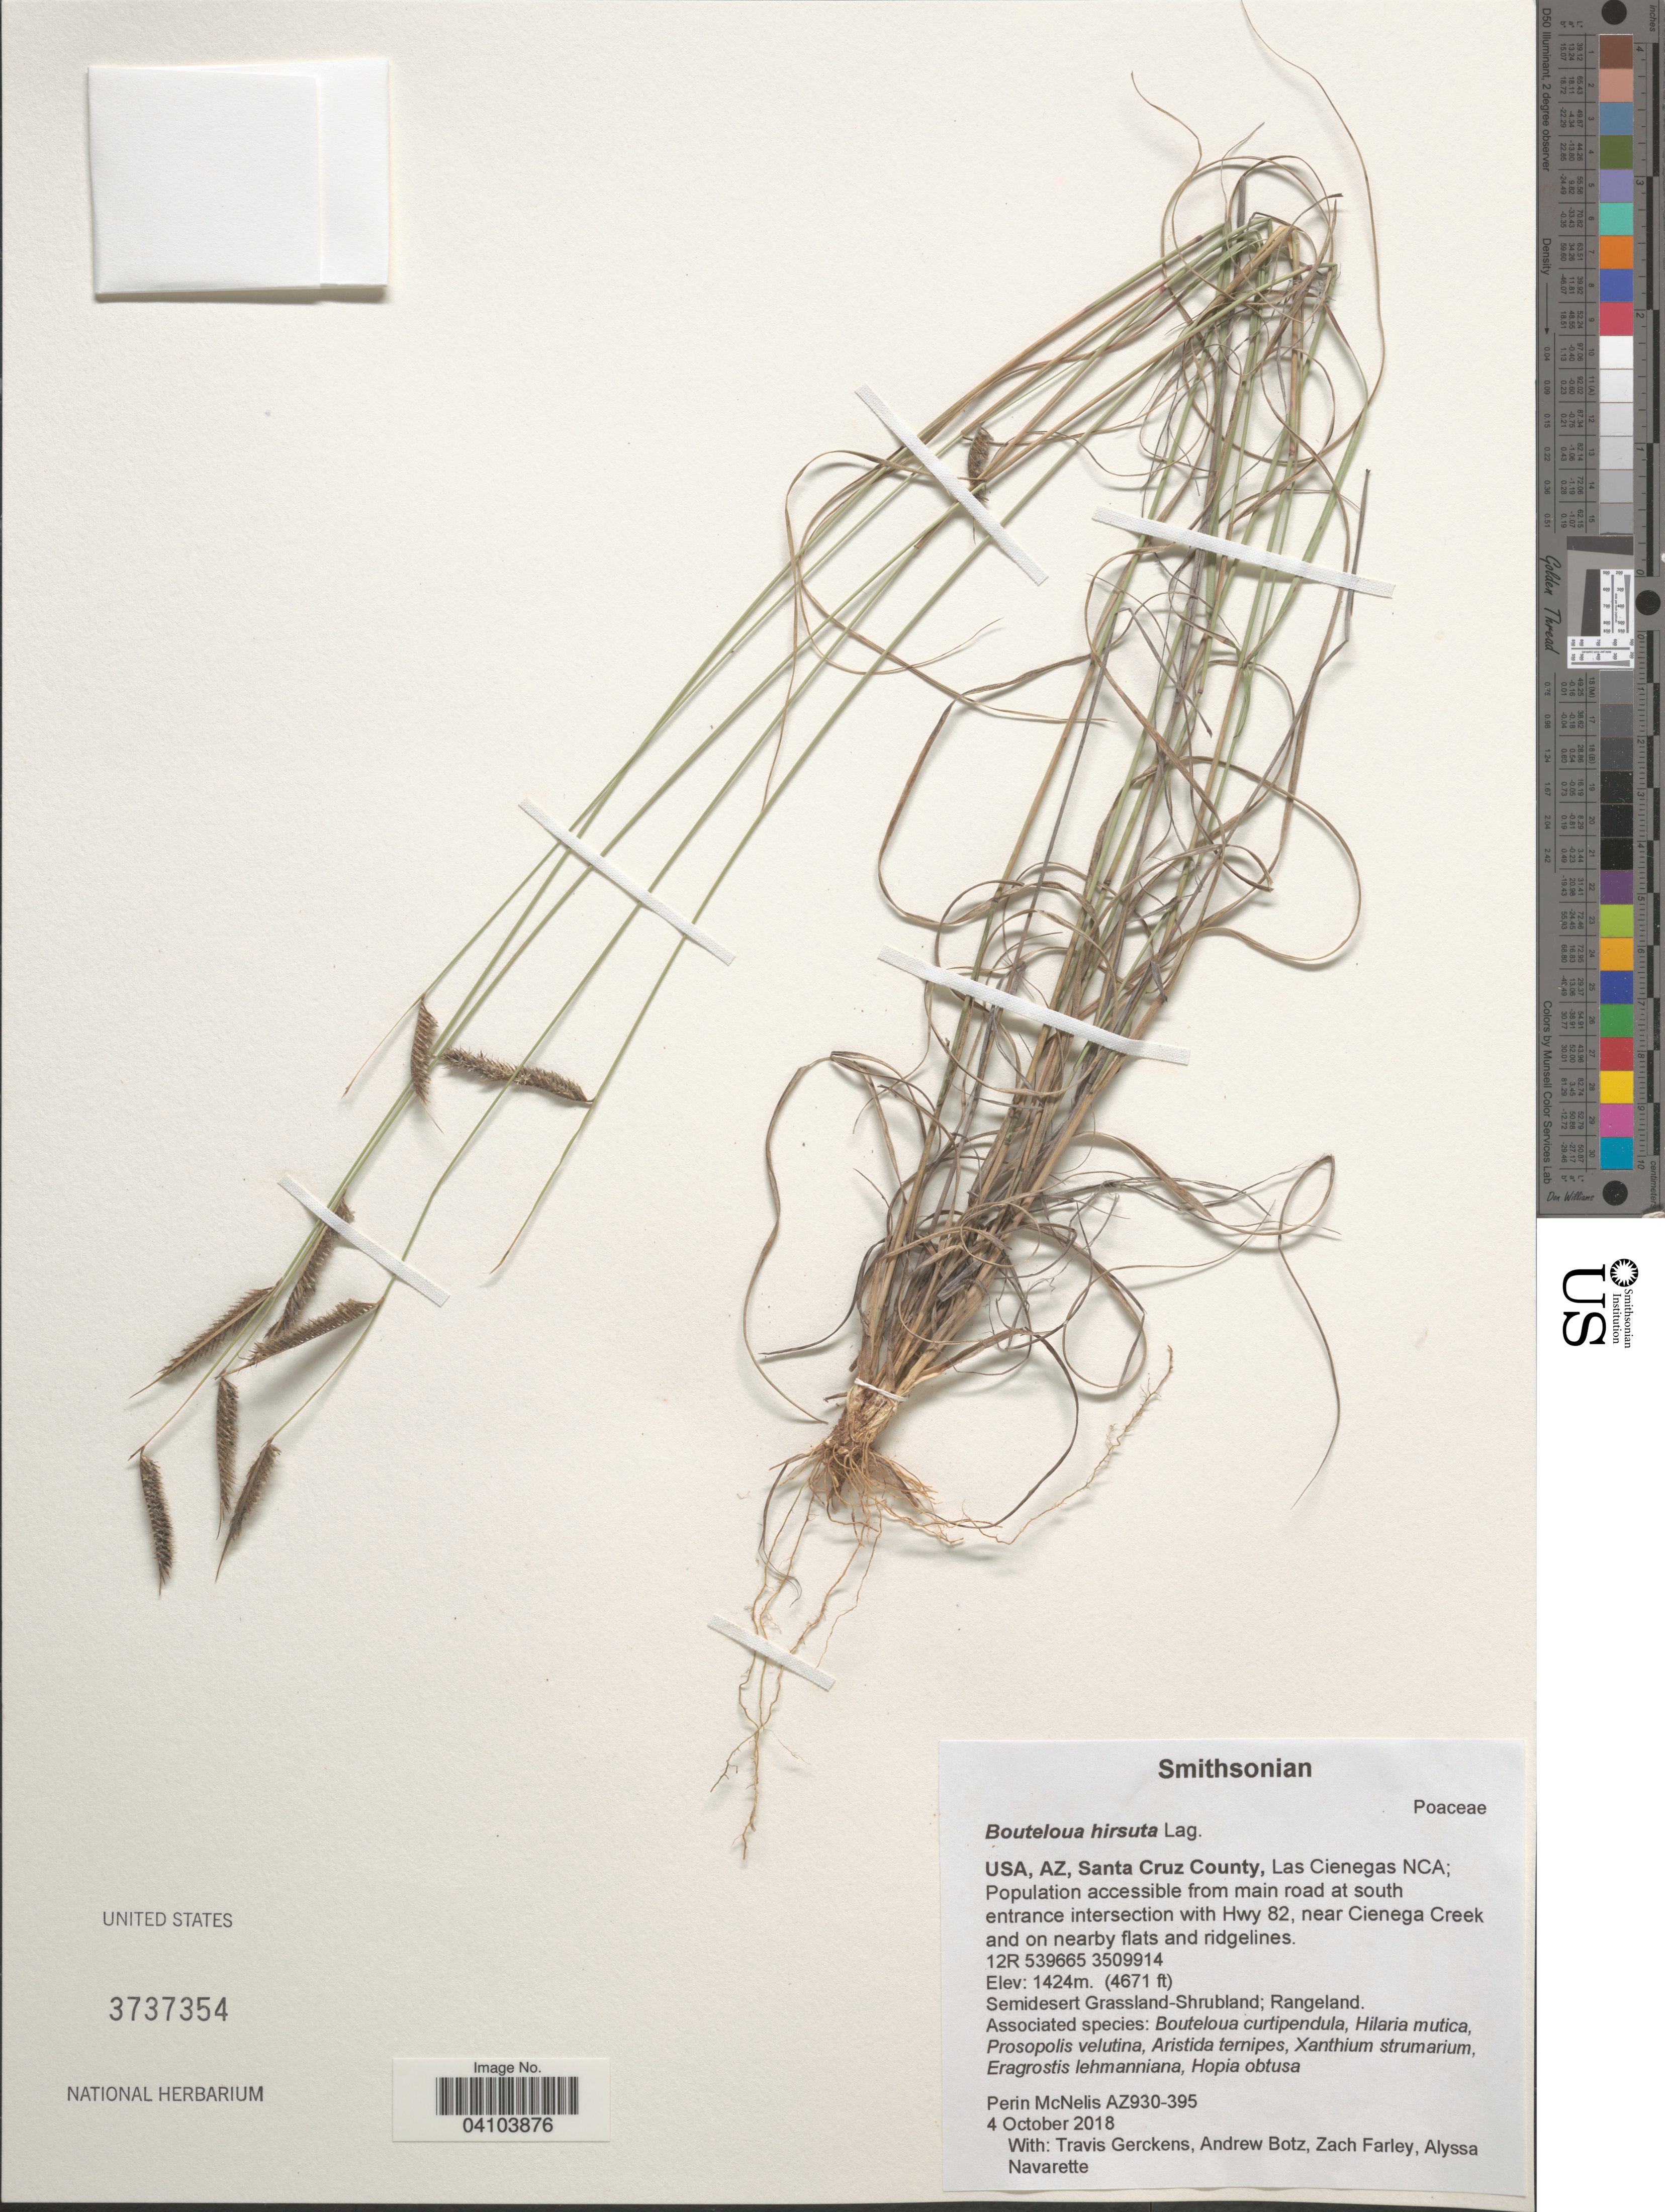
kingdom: Plantae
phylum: Tracheophyta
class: Liliopsida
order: Poales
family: Poaceae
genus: Bouteloua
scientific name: Bouteloua hirsuta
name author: Lag.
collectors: P. McNelis, T. Gerckens, A. Botz, Z. Farley & A. Navarette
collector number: AZ930-395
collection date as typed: Transcribed d/m/y: 4/10/2018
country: United States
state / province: Arizona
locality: Santa Cruz County, Las Cienegas NCA; Population accessible from main road at south entrance intersection with Hwy 82, near Cienega Creek and on nearby flats and ridgelines. 12R 539665 3509914.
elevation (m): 1424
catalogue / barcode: US 3737354